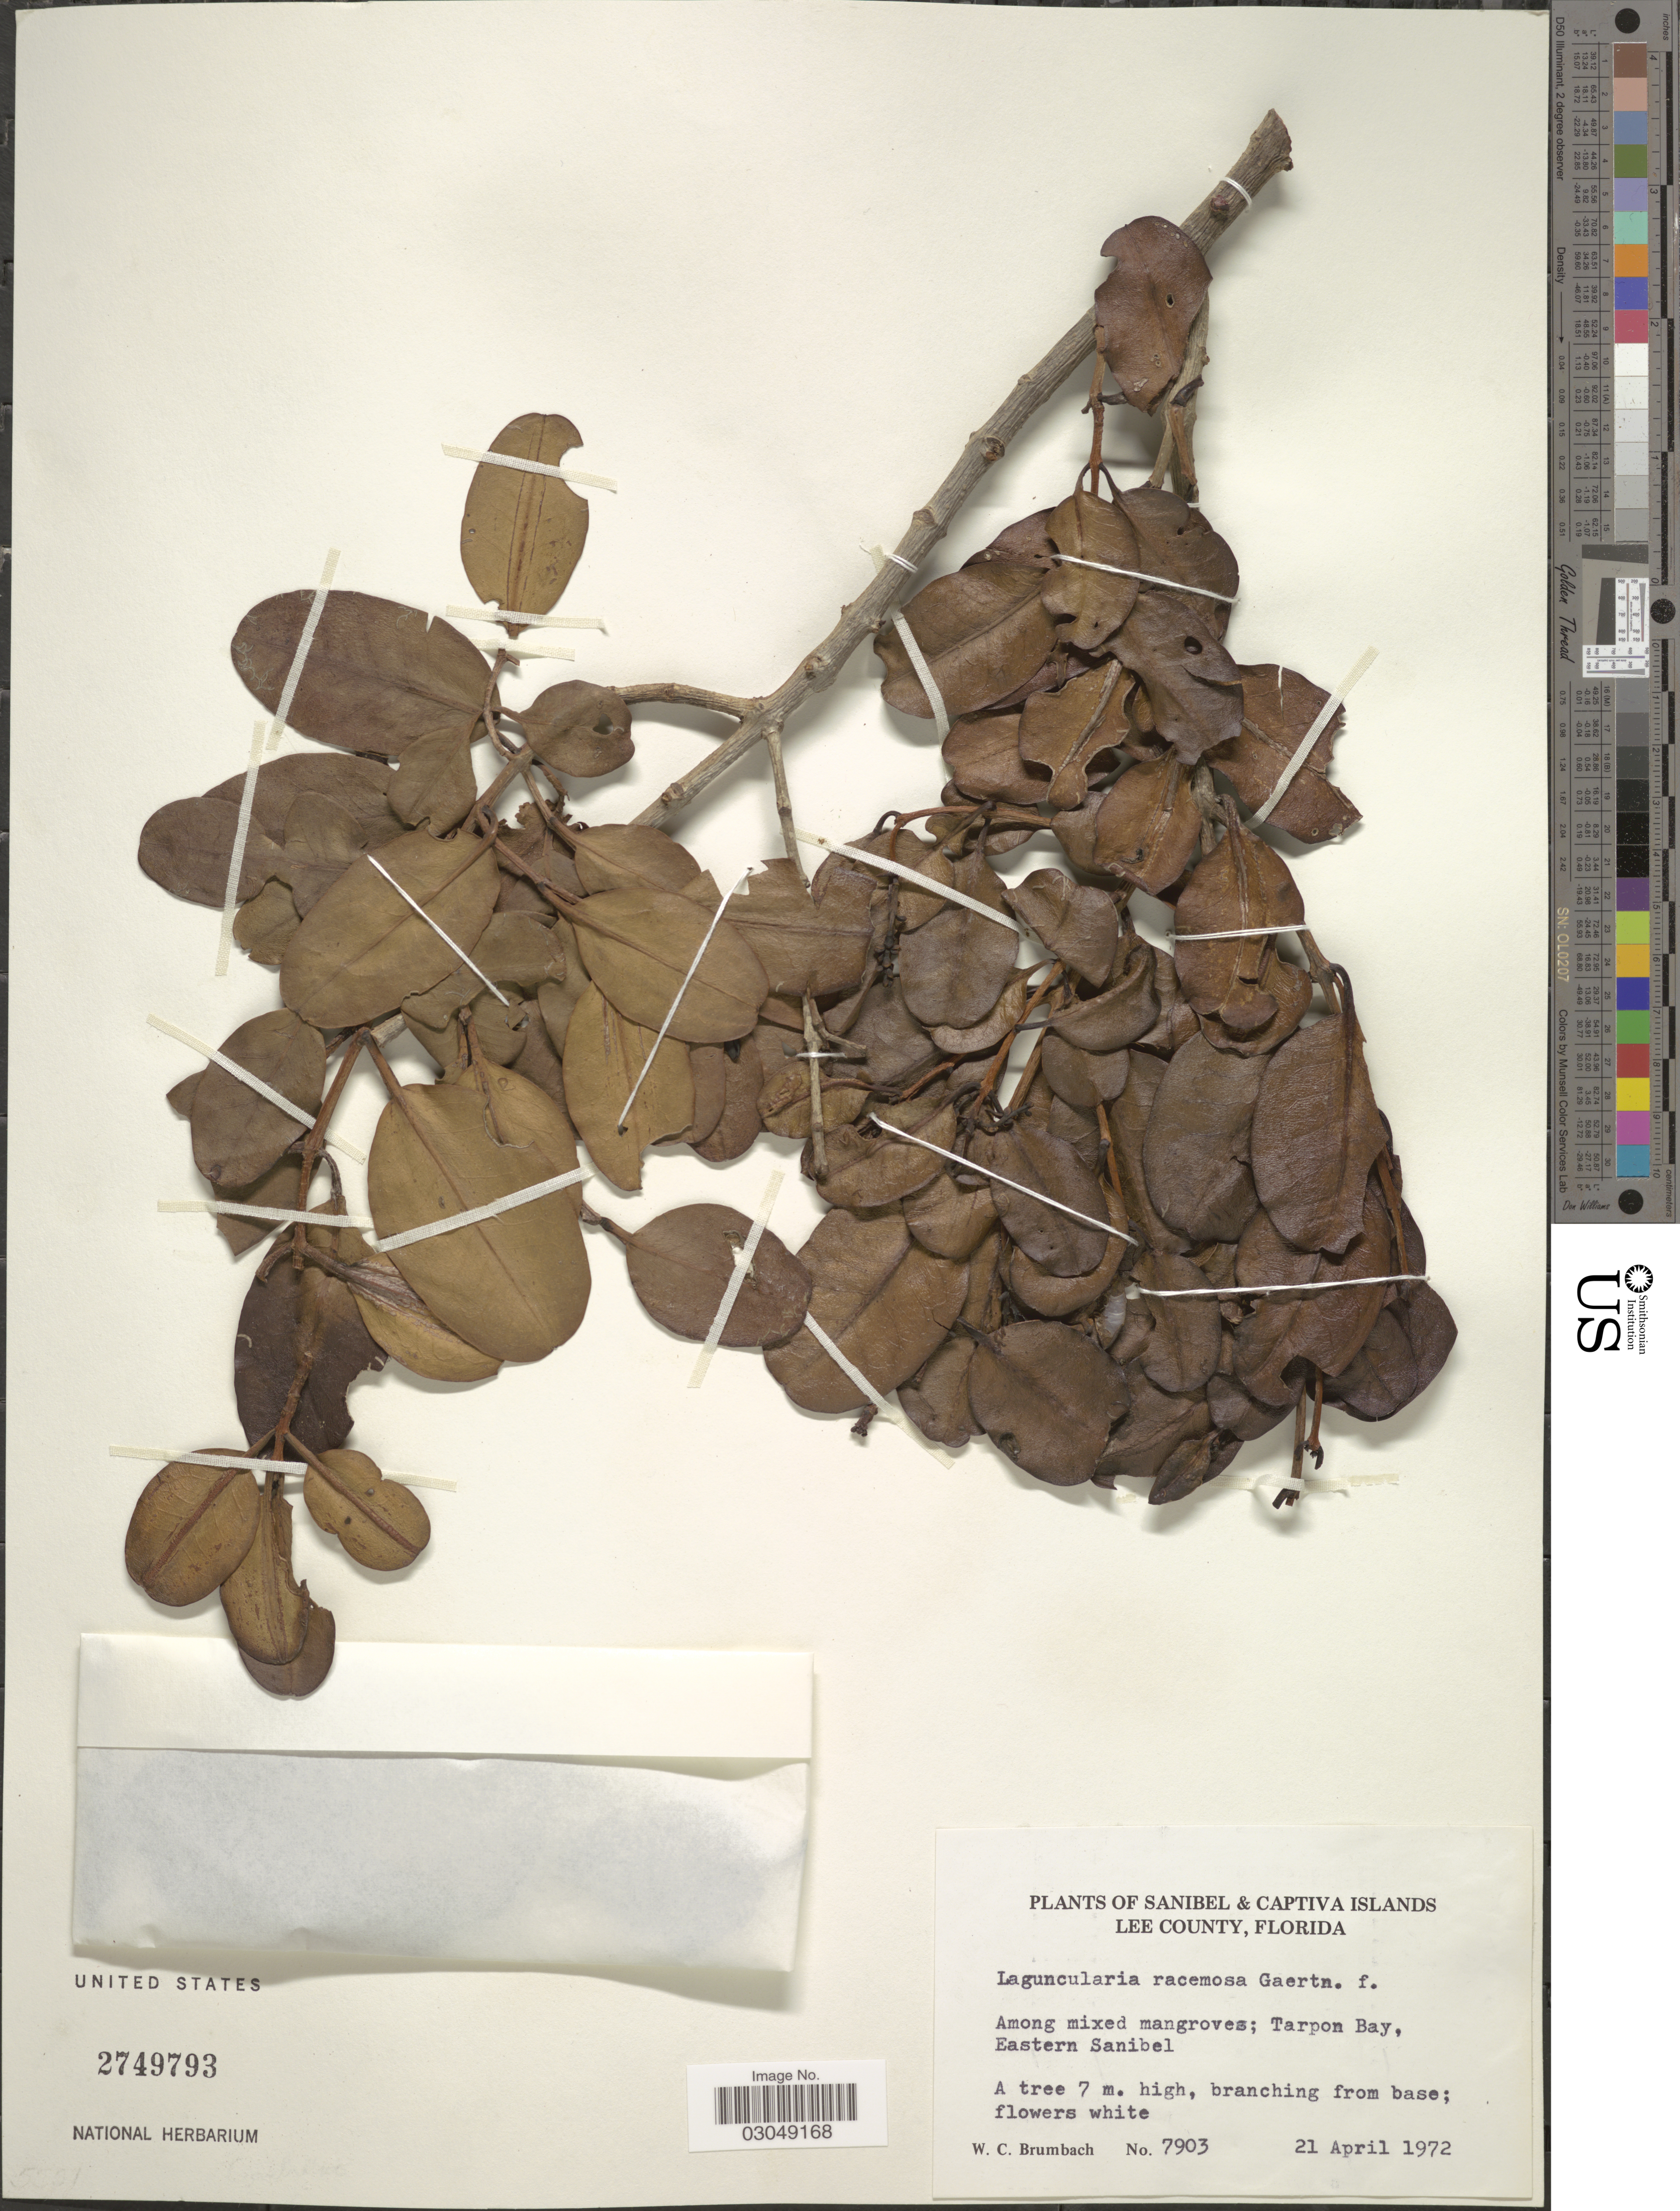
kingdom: Plantae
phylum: Tracheophyta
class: Magnoliopsida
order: Myrtales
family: Combretaceae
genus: Laguncularia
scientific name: Laguncularia racemosa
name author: (L.) C.F. Gaertn.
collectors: W. C. Brumbach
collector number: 7903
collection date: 1972-04-21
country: United States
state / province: Florida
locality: Sanibel & Captiva Islands. Lee County. Tarpon Bay, Eastern Sanibel.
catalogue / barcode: US 2749793